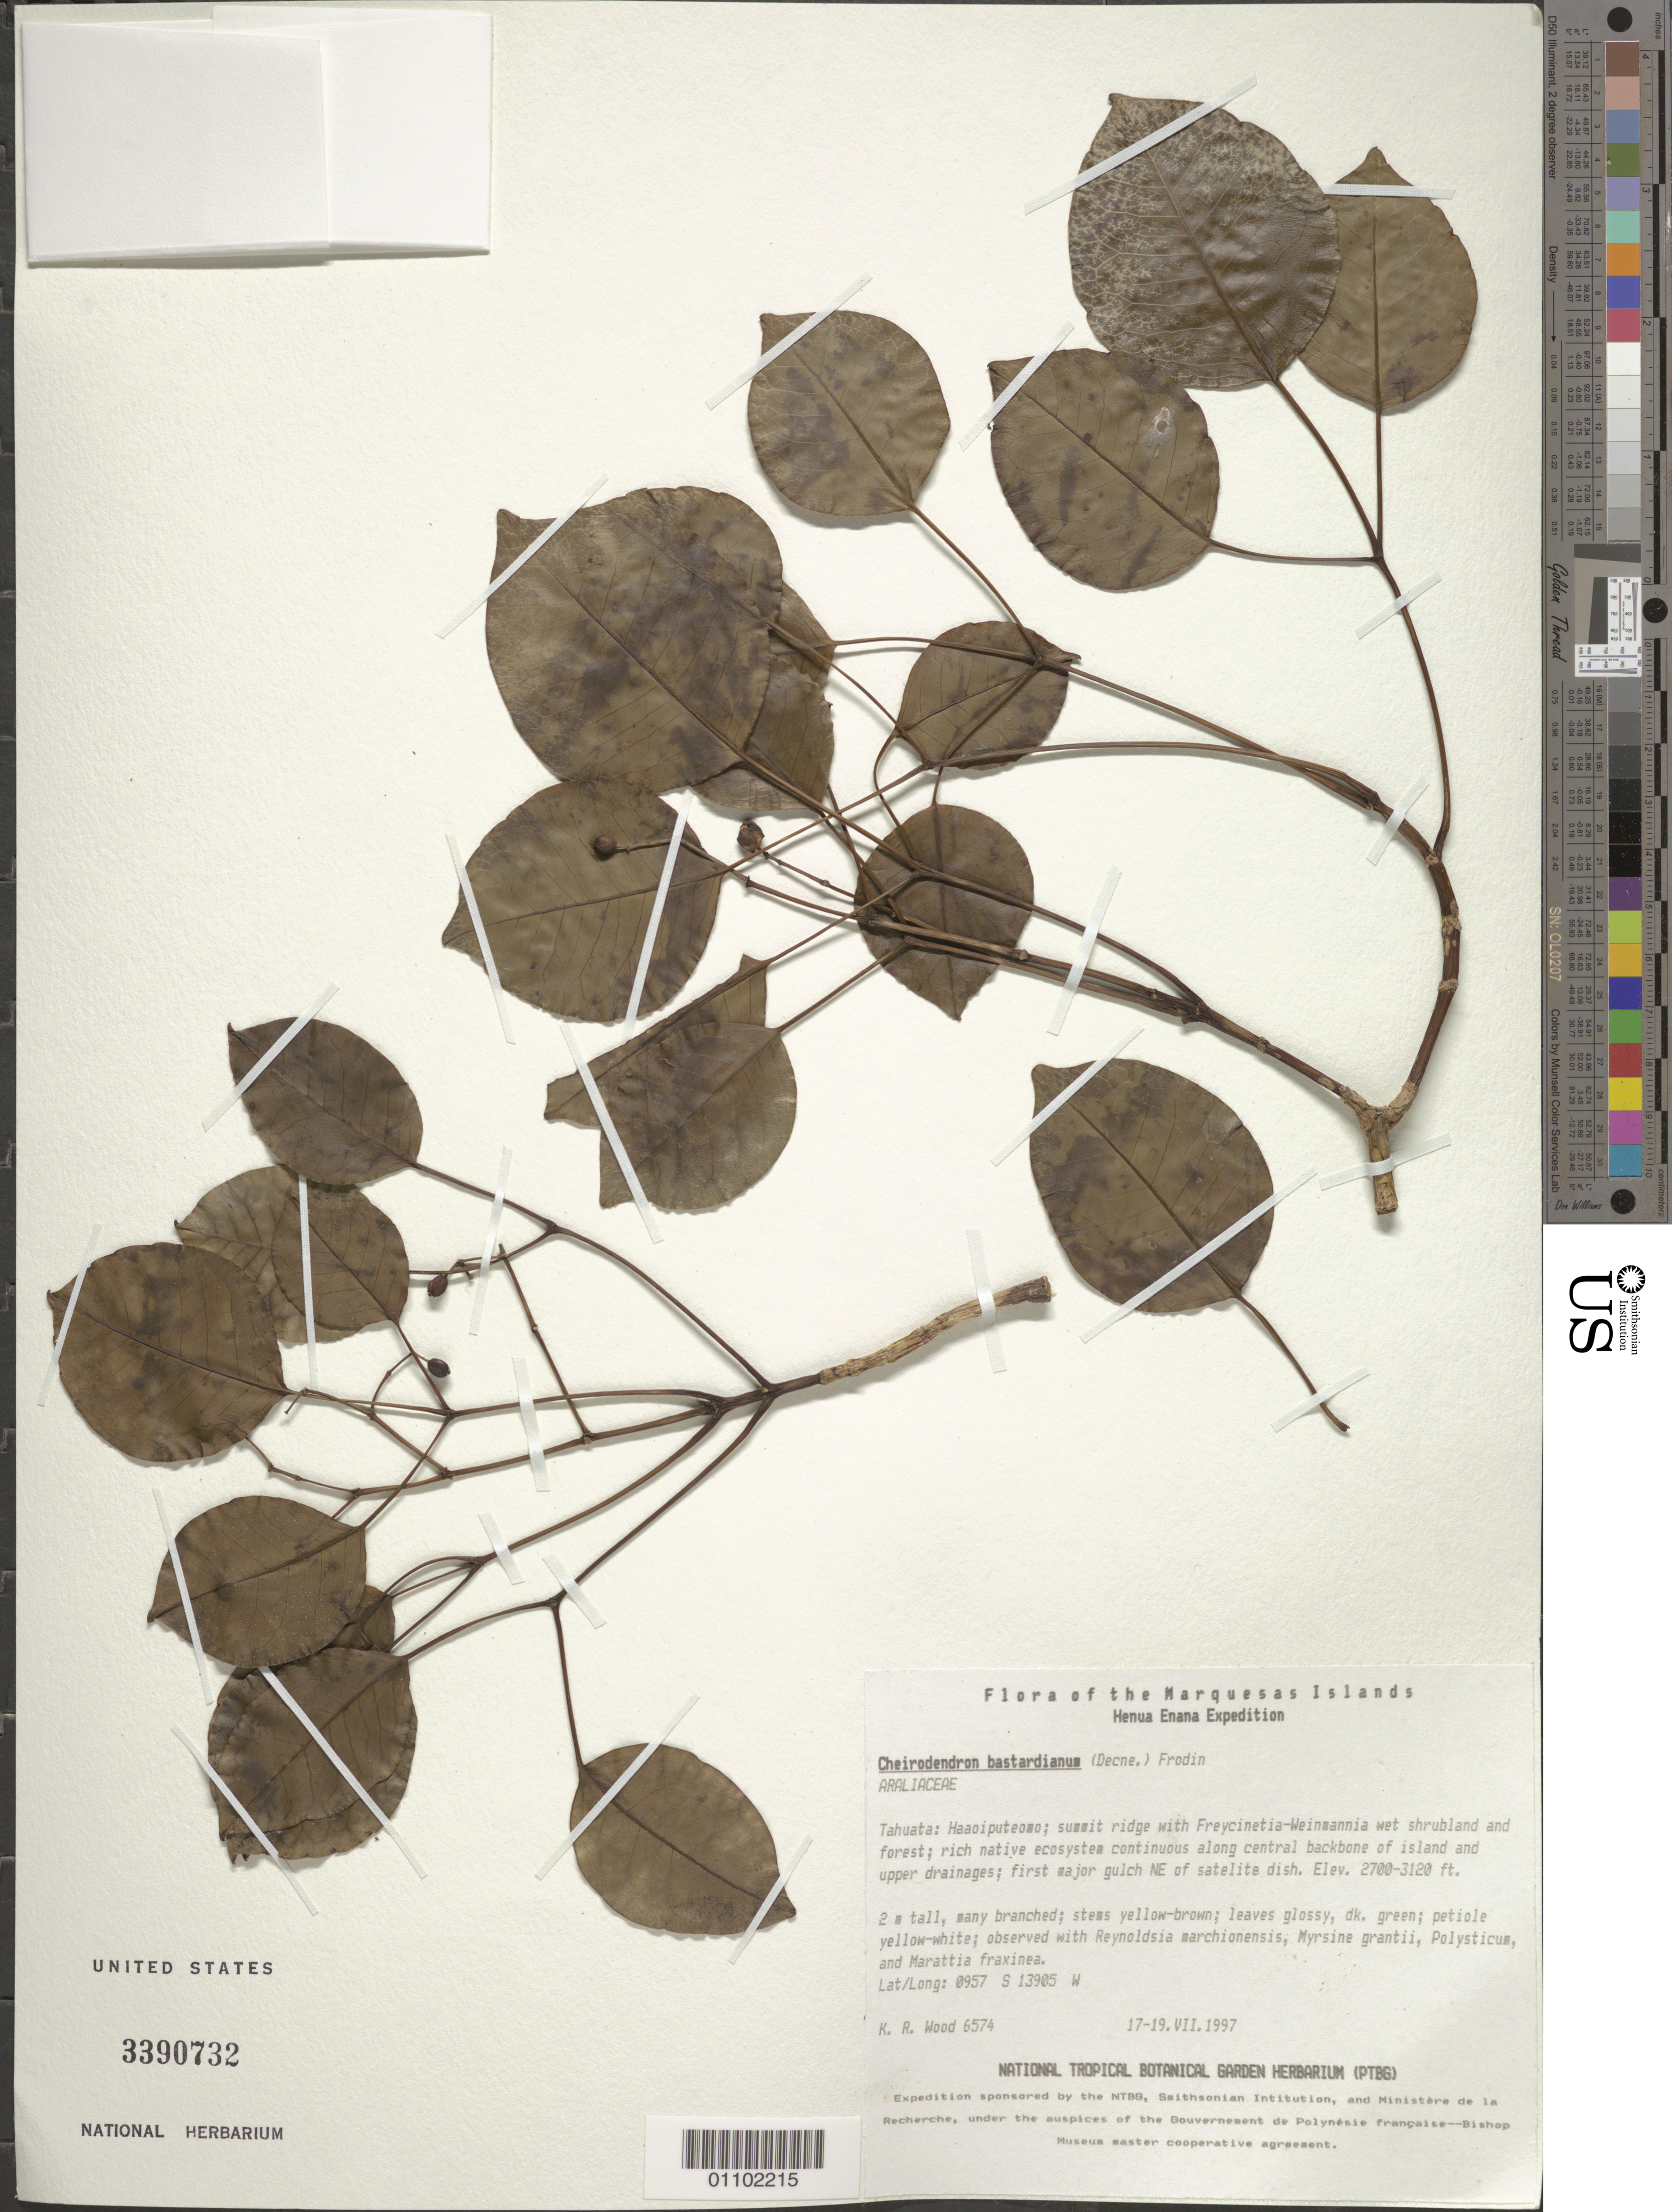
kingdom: Plantae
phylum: Tracheophyta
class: Magnoliopsida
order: Apiales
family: Araliaceae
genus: Cheirodendron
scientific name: Cheirodendron bastardianum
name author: (Decne.) Frodin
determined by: Lorence, David H., (PTBG), National Tropical Botanical Garden (UNITED STATES)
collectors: K. R. Wood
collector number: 6574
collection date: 1997-07-17/1997-07-19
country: French Polynesia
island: Tahuata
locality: Haaoiputeomo, summit ridge, first major gulch NE of satelite dish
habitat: In Freycinetia-Weinmannia wet shrub and forest; rich native ecosystem, continuous along central backbone of island and upper drainages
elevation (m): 823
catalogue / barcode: US 3390732